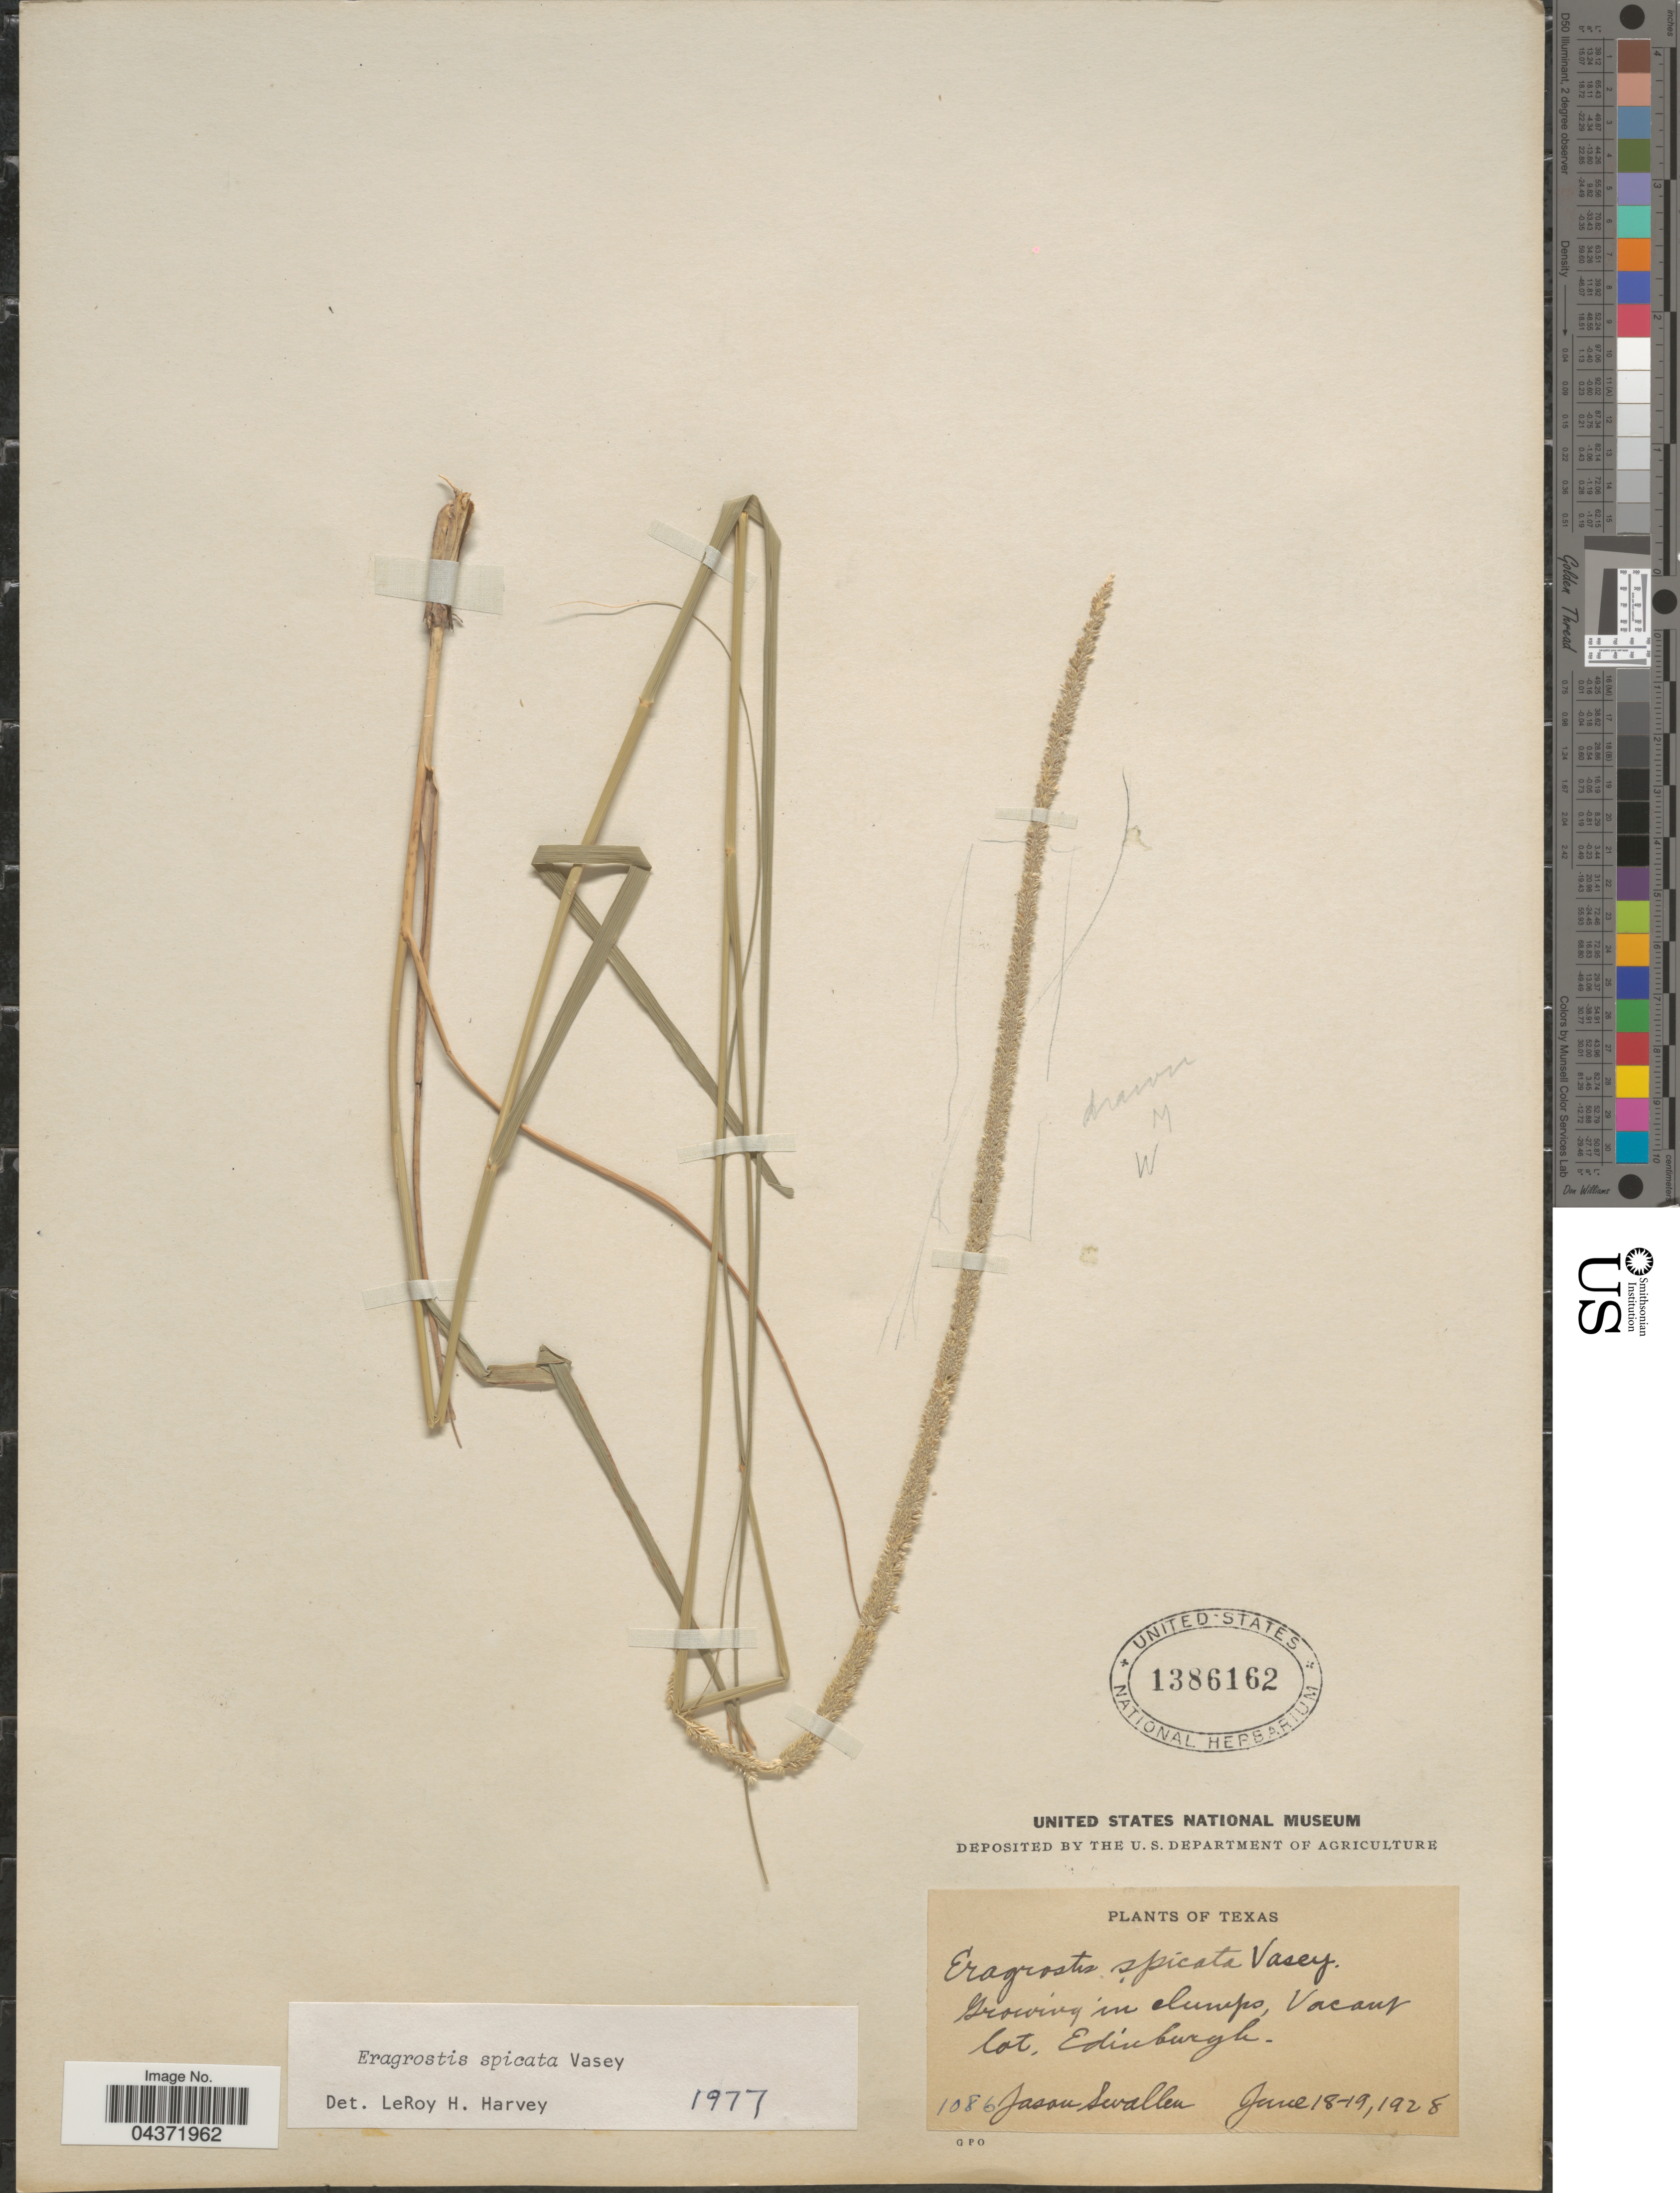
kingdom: Plantae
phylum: Tracheophyta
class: Liliopsida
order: Poales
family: Poaceae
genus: Eragrostis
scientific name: Eragrostis spicata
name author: Vasey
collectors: J. R. Swallen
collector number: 1086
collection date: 1928-06-18/1928-06-19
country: United States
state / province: Texas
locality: Vacant lot, Edinburgh.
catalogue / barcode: US 1386162